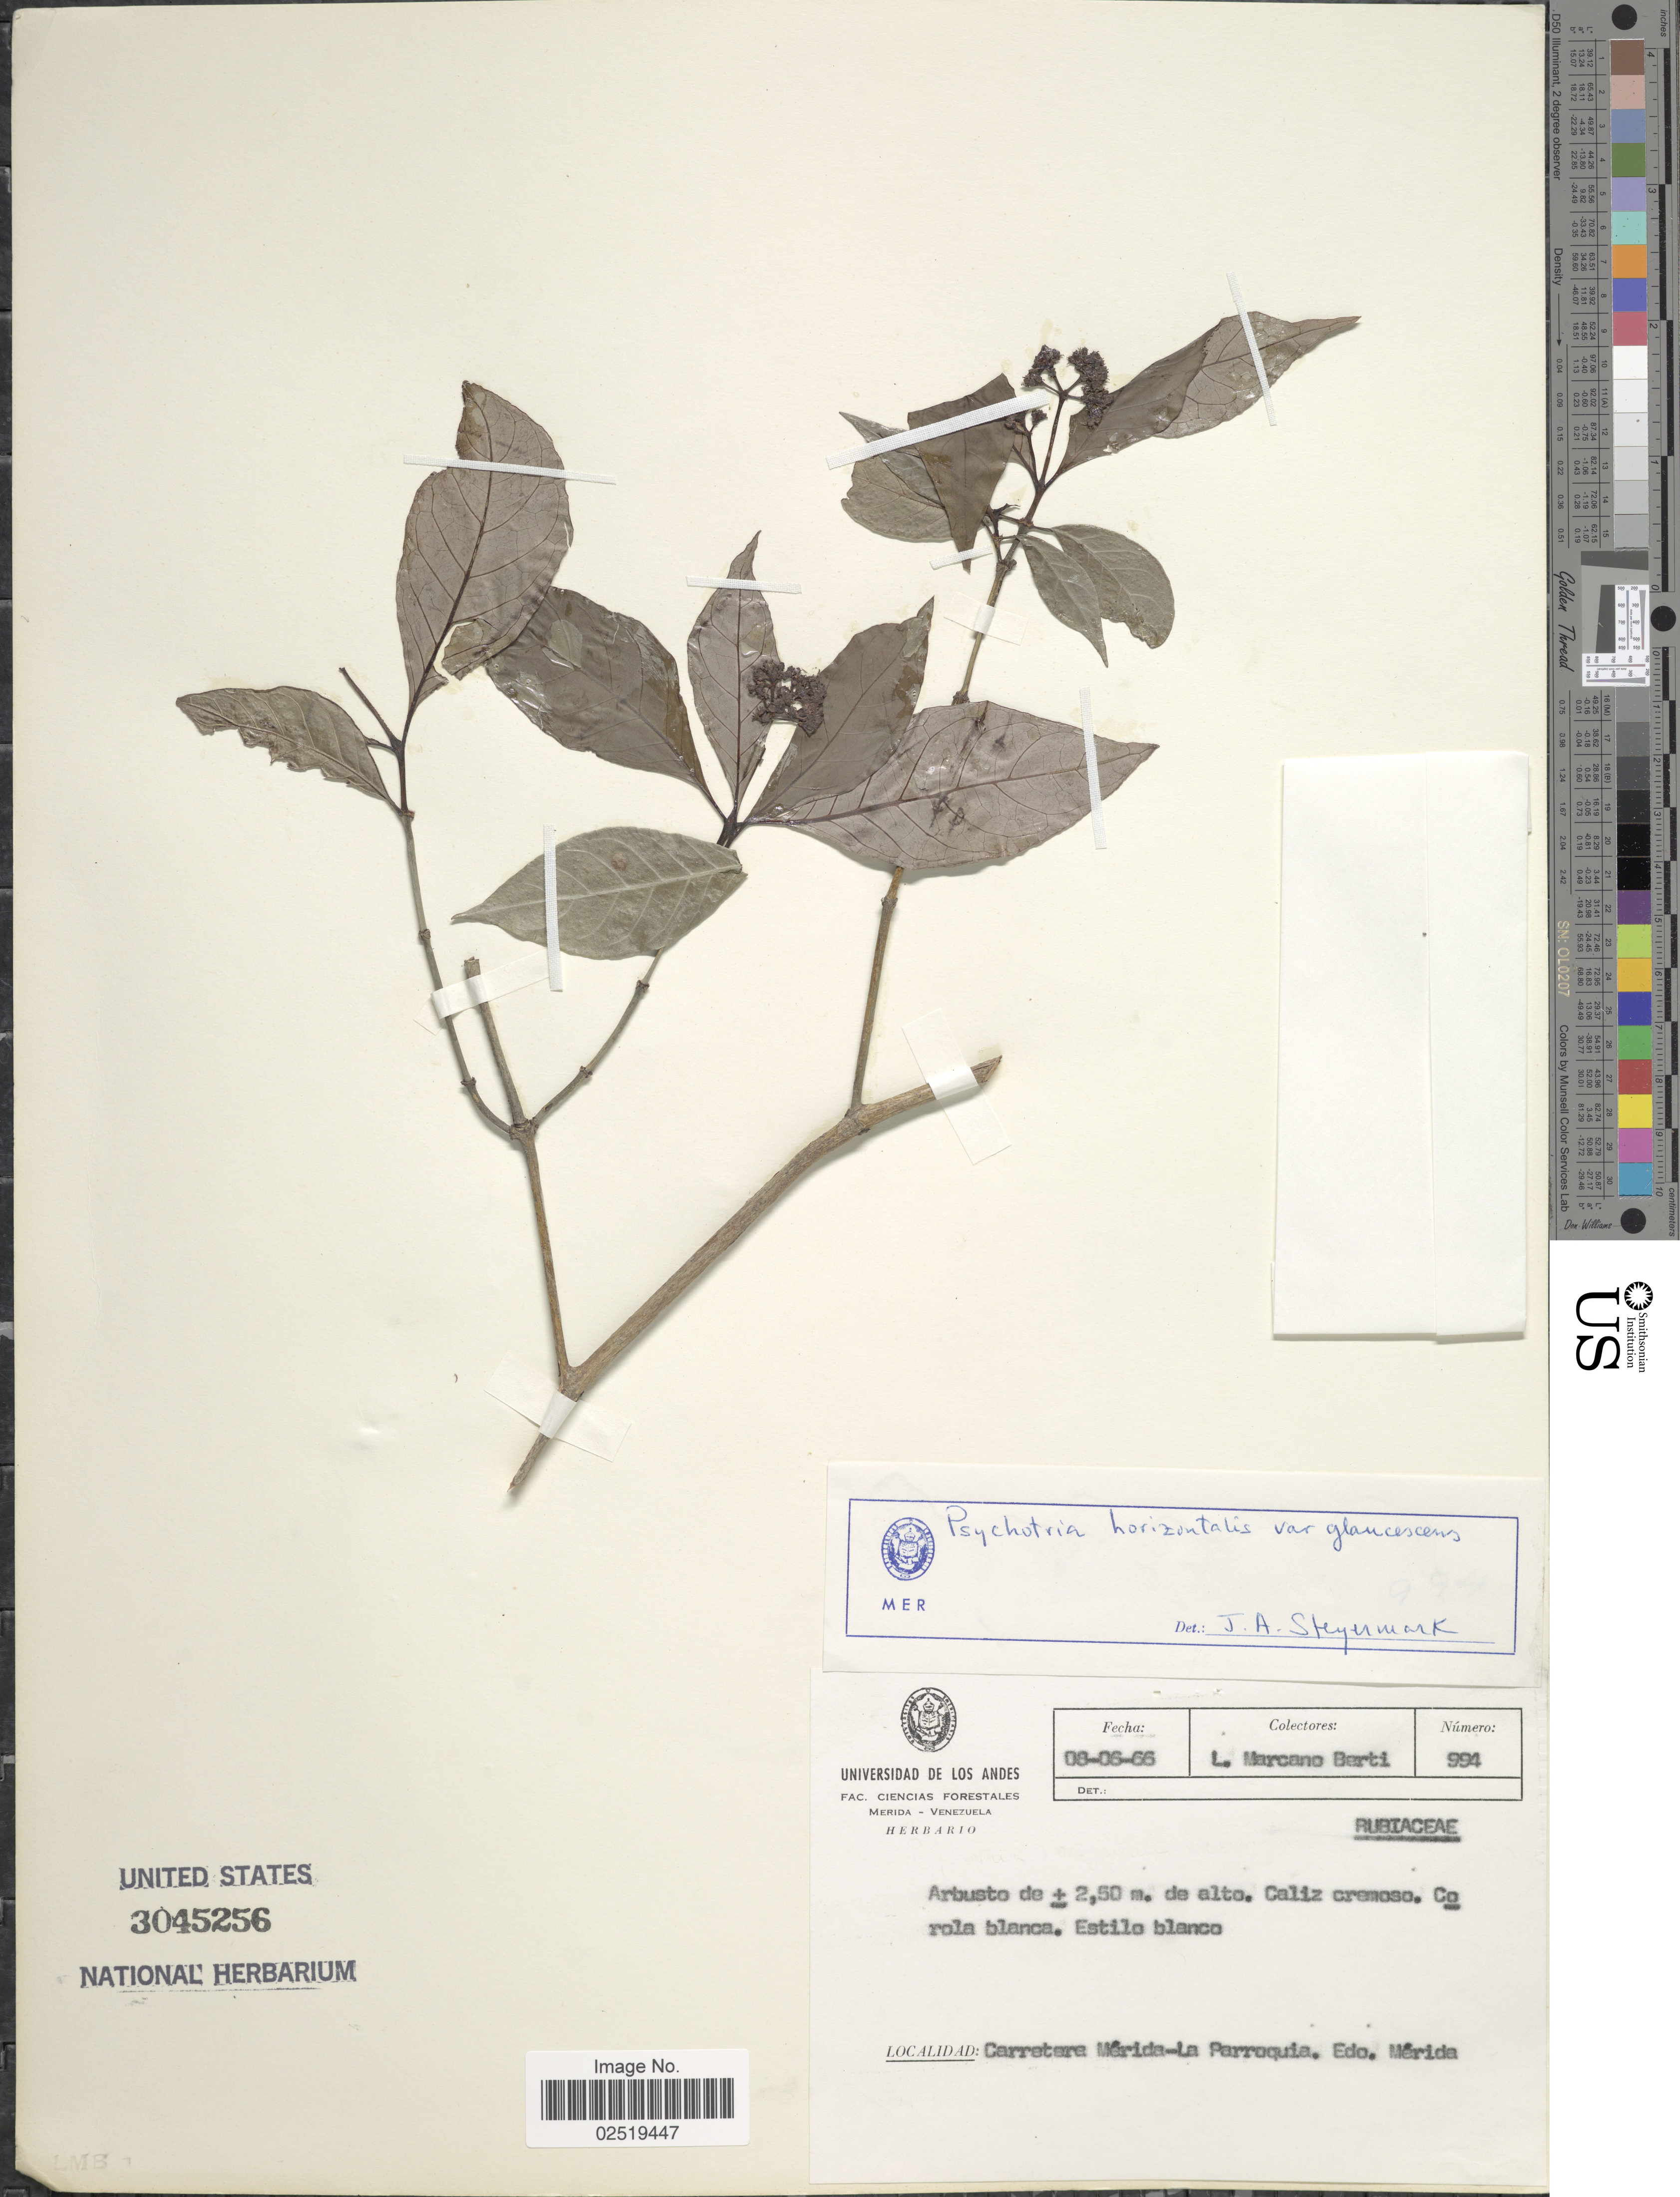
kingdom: Plantae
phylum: Tracheophyta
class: Magnoliopsida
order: Gentianales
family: Rubiaceae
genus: Psychotria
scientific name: Psychotria horizontalis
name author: Sw.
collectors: L. Marcano-Berti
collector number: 994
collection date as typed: Transcribed d/m/y: 8/6/66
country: Venezuela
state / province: Mérida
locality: Carretera Merida0La Parroquia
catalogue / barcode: US 3045256